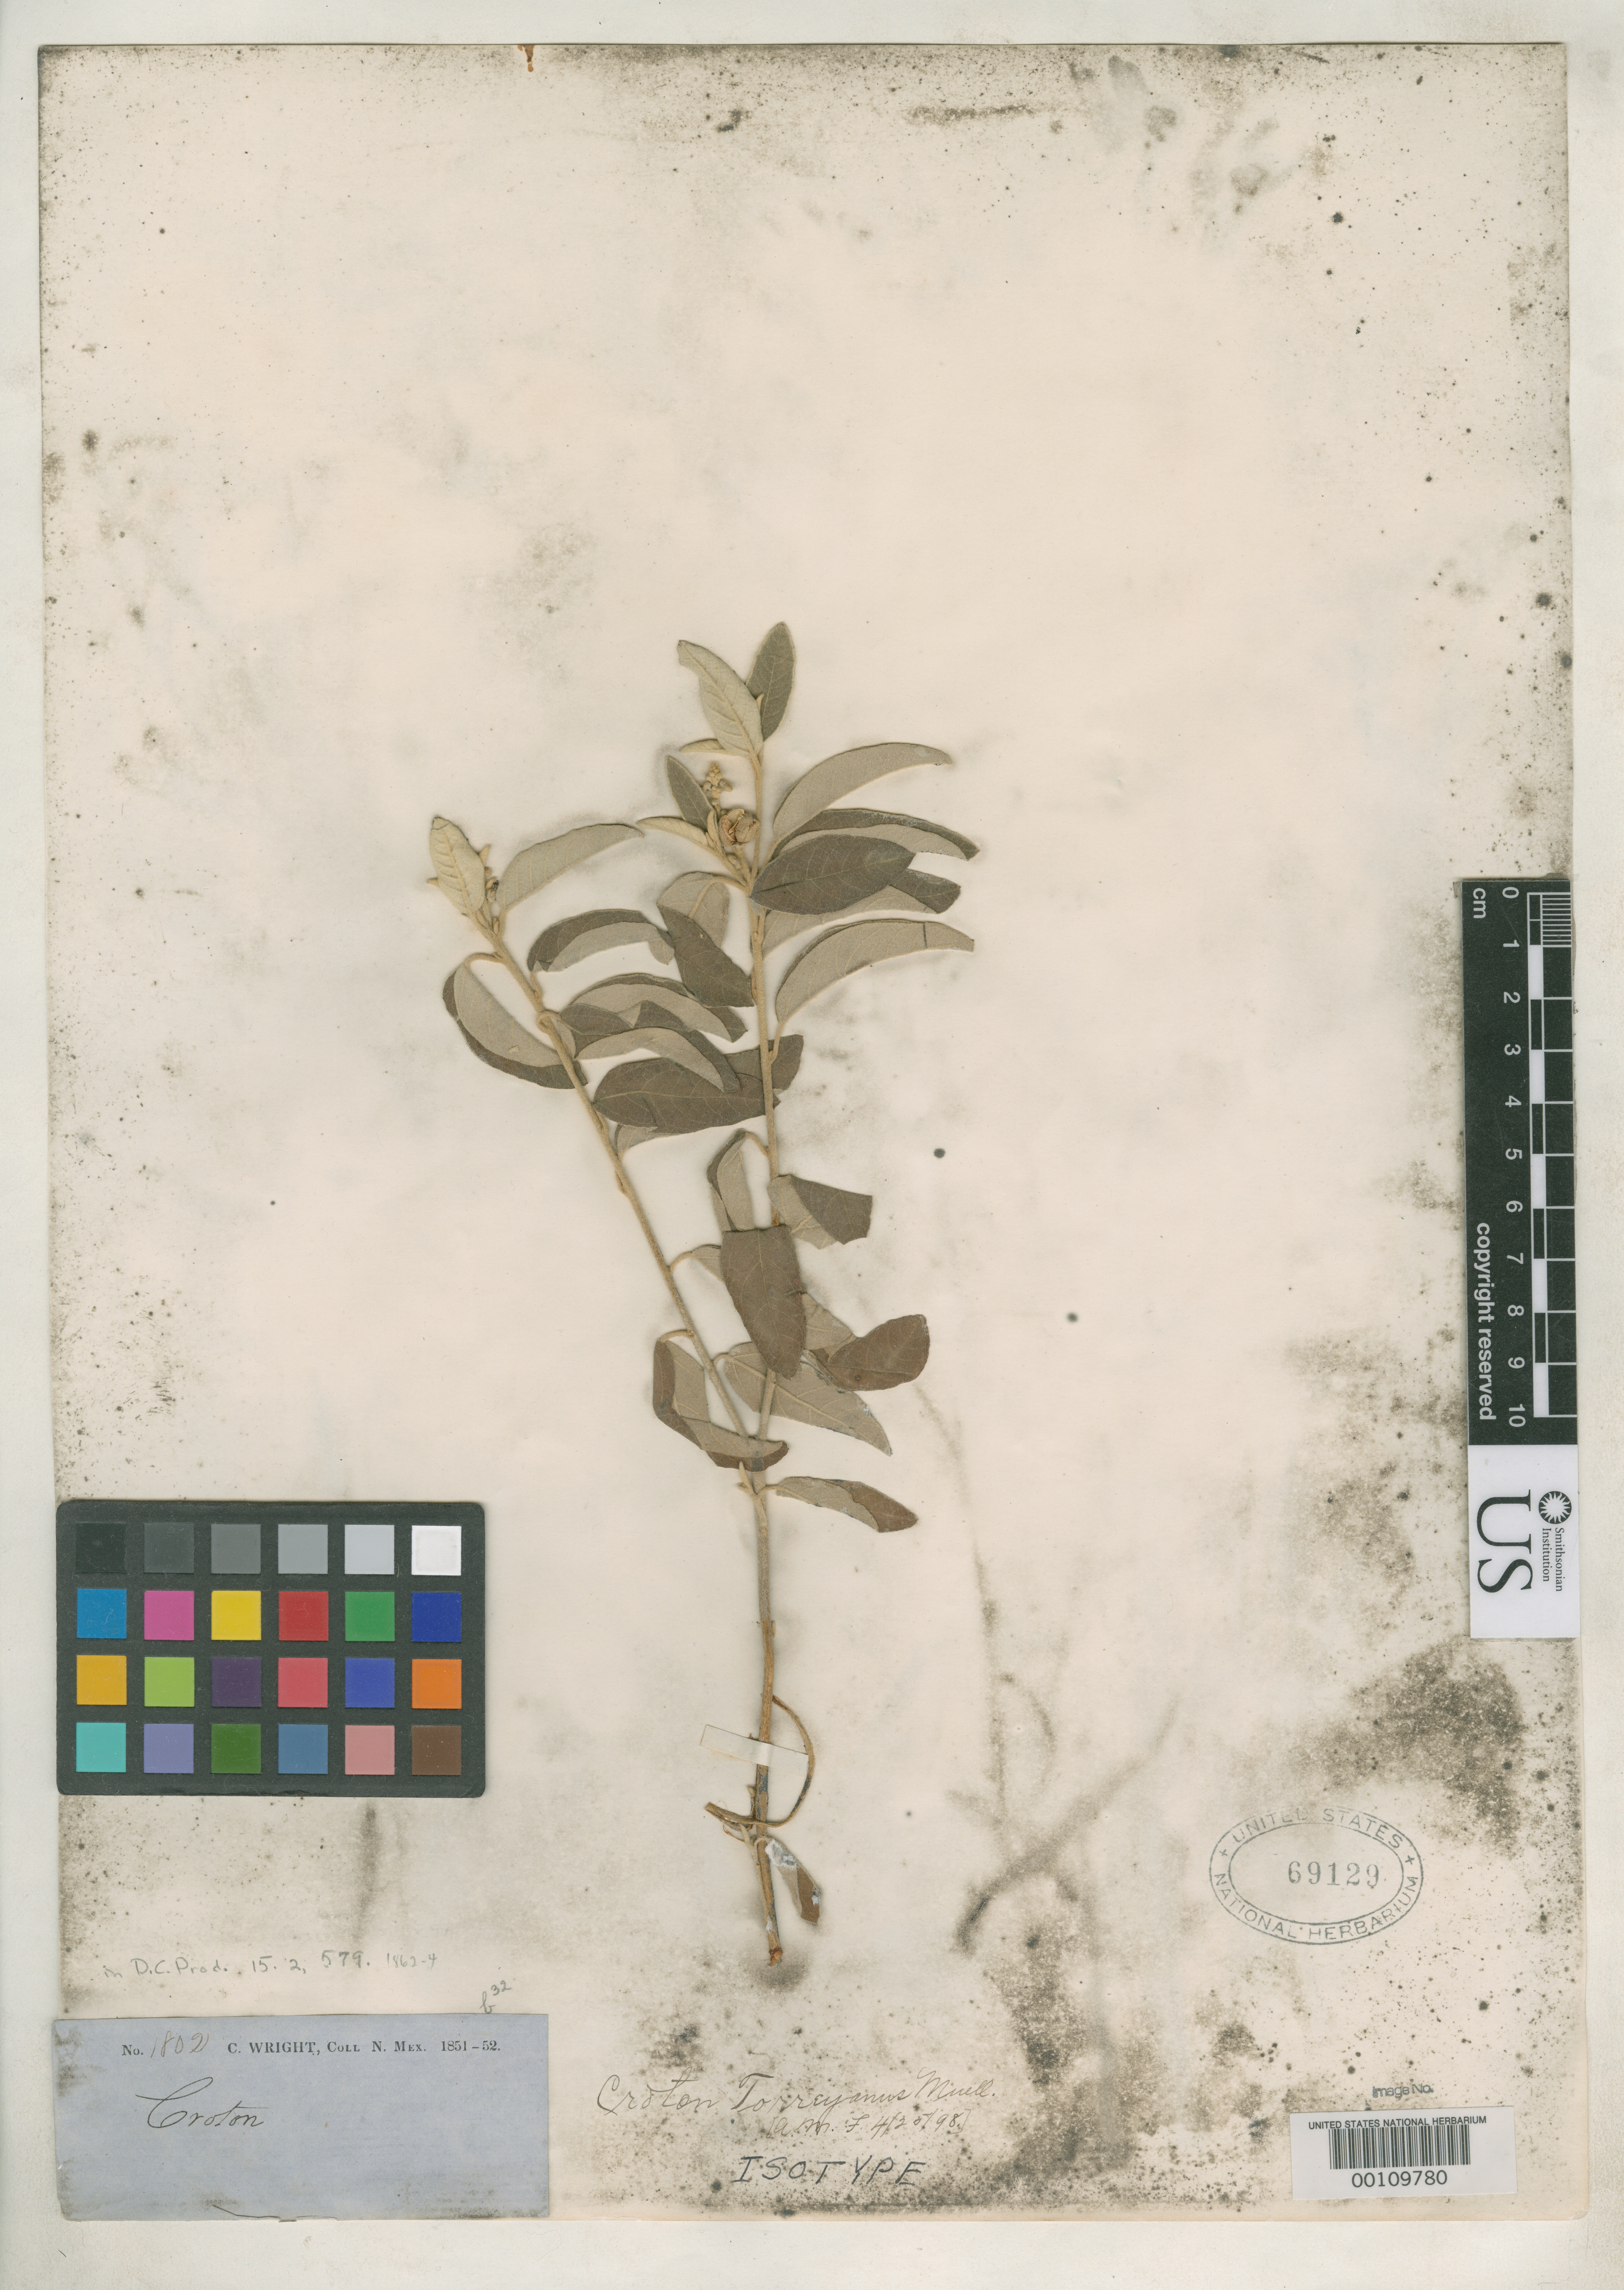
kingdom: Plantae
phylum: Tracheophyta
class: Magnoliopsida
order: Malpighiales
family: Euphorbiaceae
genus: Croton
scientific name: Croton torreyanus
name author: Müll. Arg. in DC.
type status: Isotype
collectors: C. Wright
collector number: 1802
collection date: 1851/1852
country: United States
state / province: New Mexico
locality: "N. Mex." [=northern Mexico or New Mexico? either way possibly referring to present-day Arizona or Texas]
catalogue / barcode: US 69129